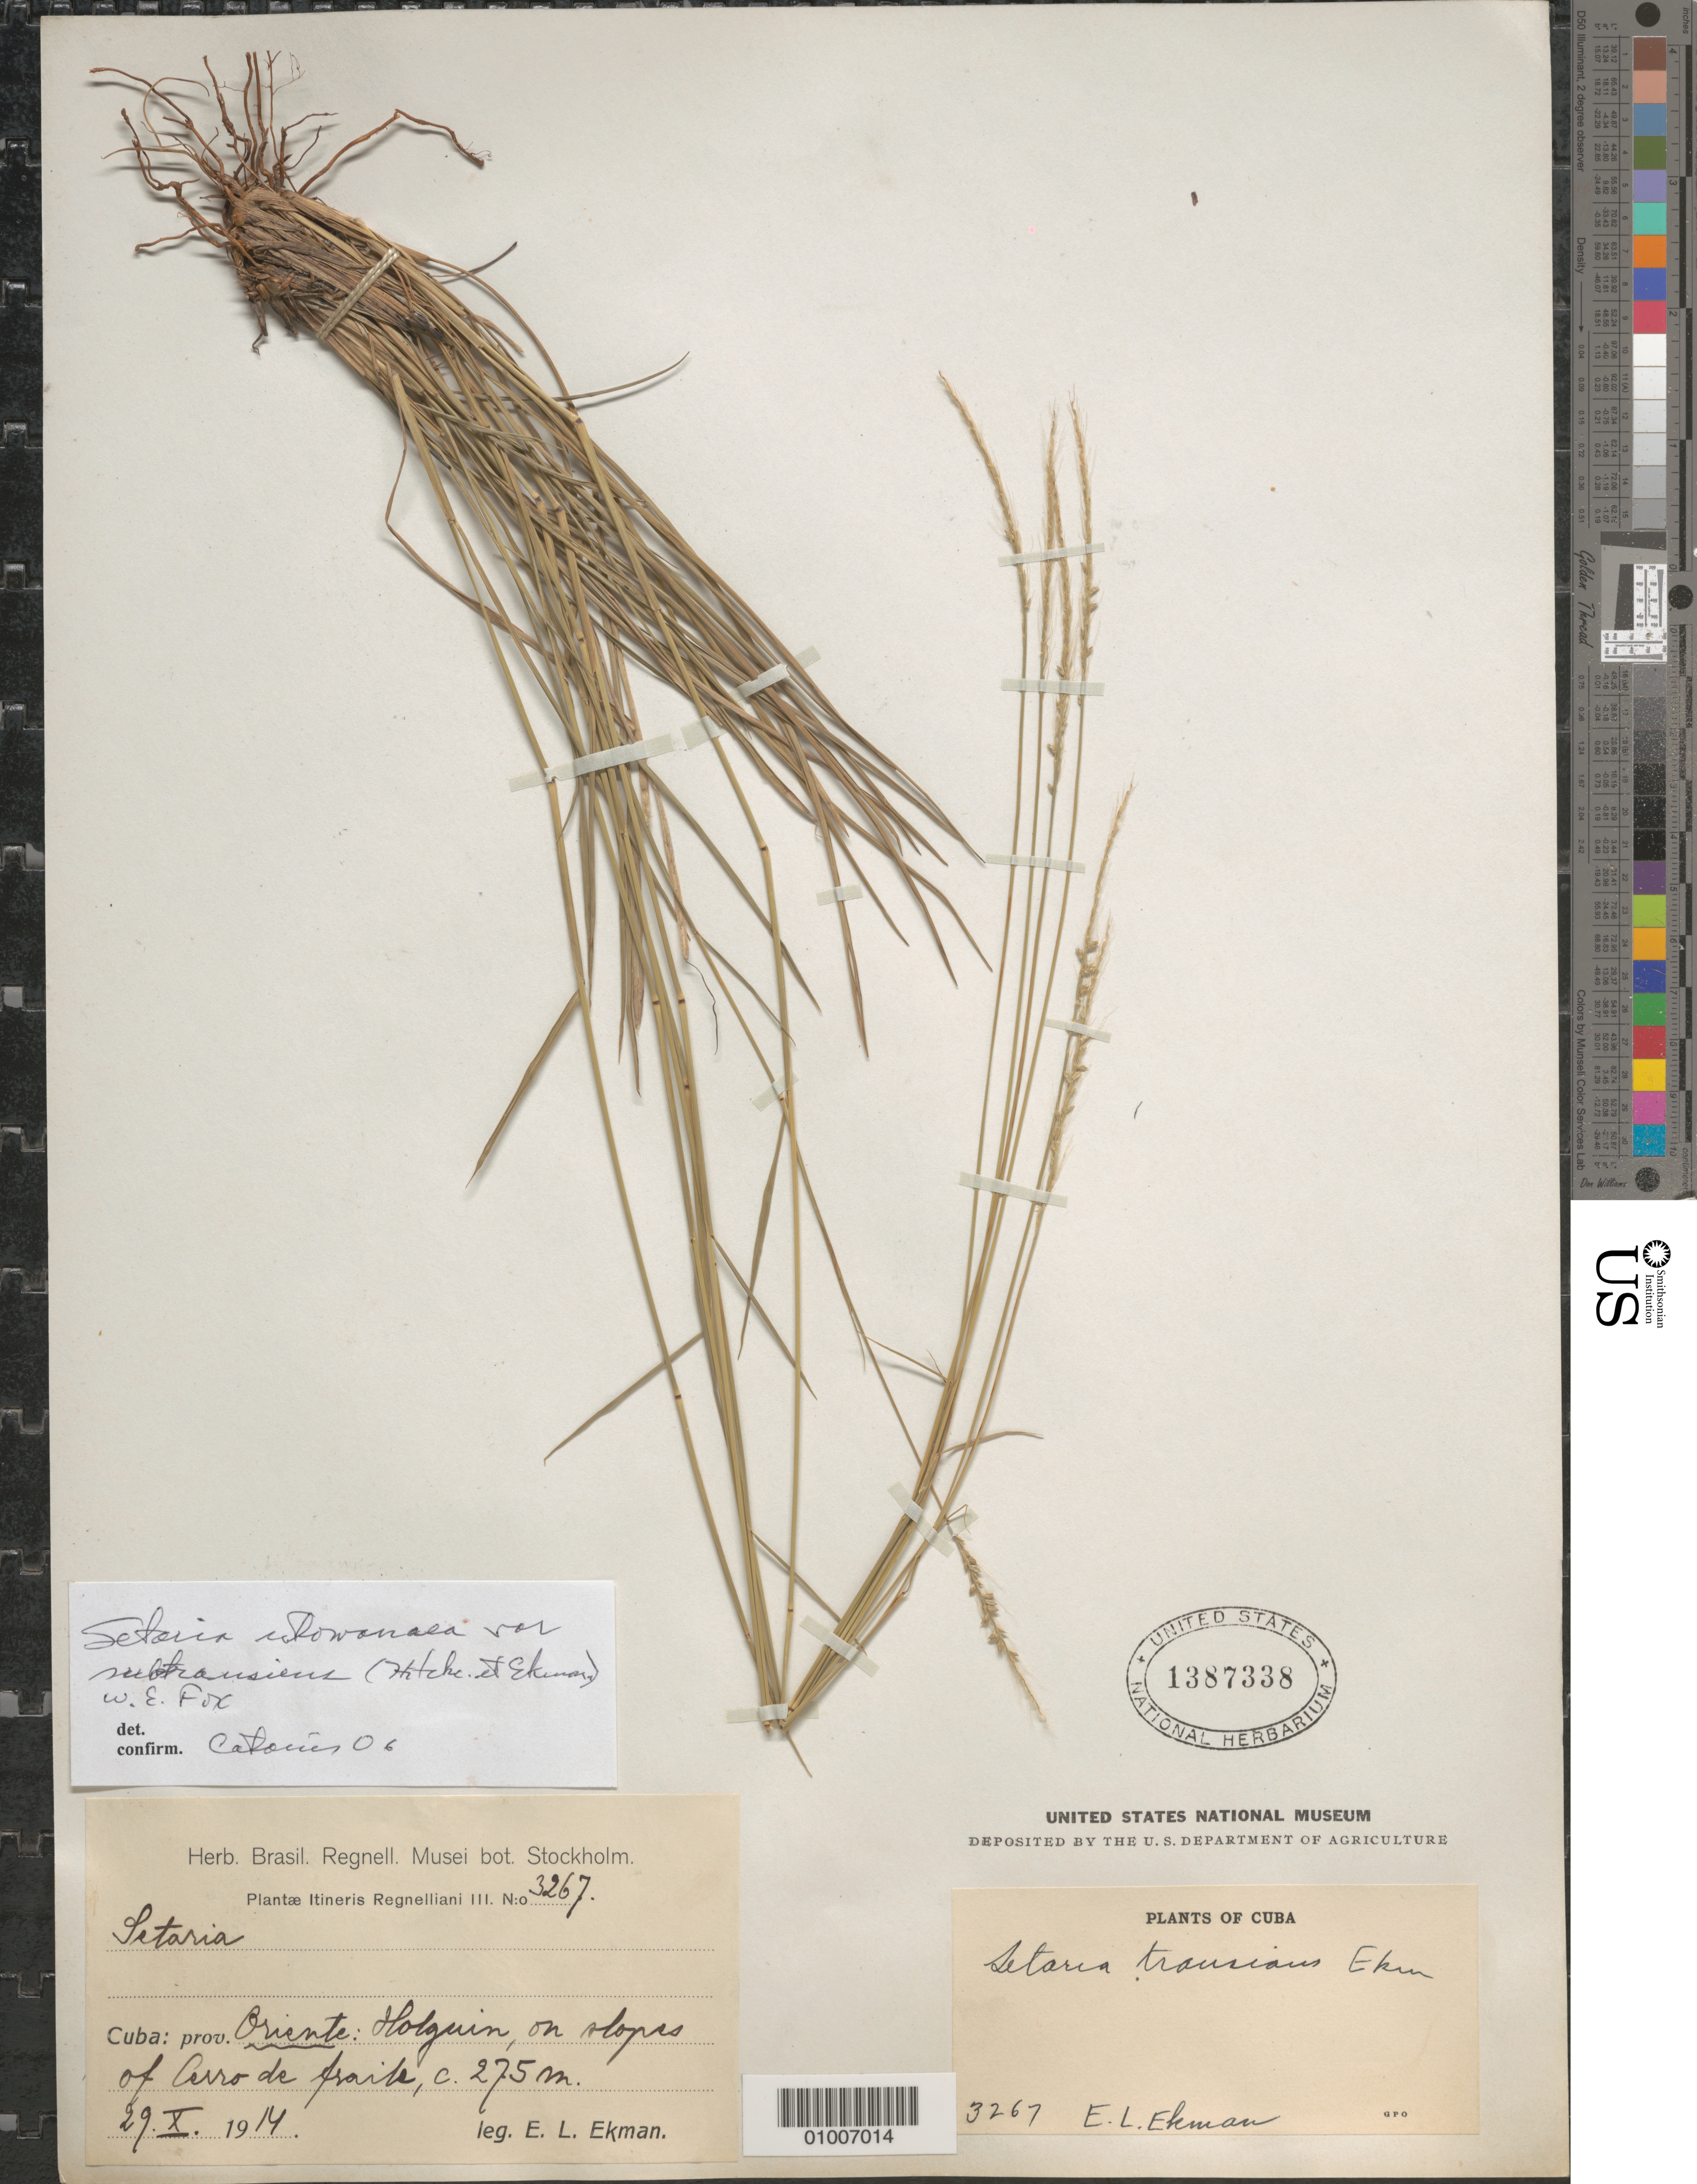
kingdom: Plantae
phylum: Tracheophyta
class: Liliopsida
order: Poales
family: Poaceae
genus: Setaria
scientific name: Setaria utowanaea var. subtransiens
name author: (Hitchc. & Ekman) W.E. Fox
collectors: E. L. Ekman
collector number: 3267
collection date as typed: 29 Oct 1914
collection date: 1914-10-29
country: Cuba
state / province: Oriente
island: Cuba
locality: Holguin, on slopes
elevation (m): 275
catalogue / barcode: US 1387338